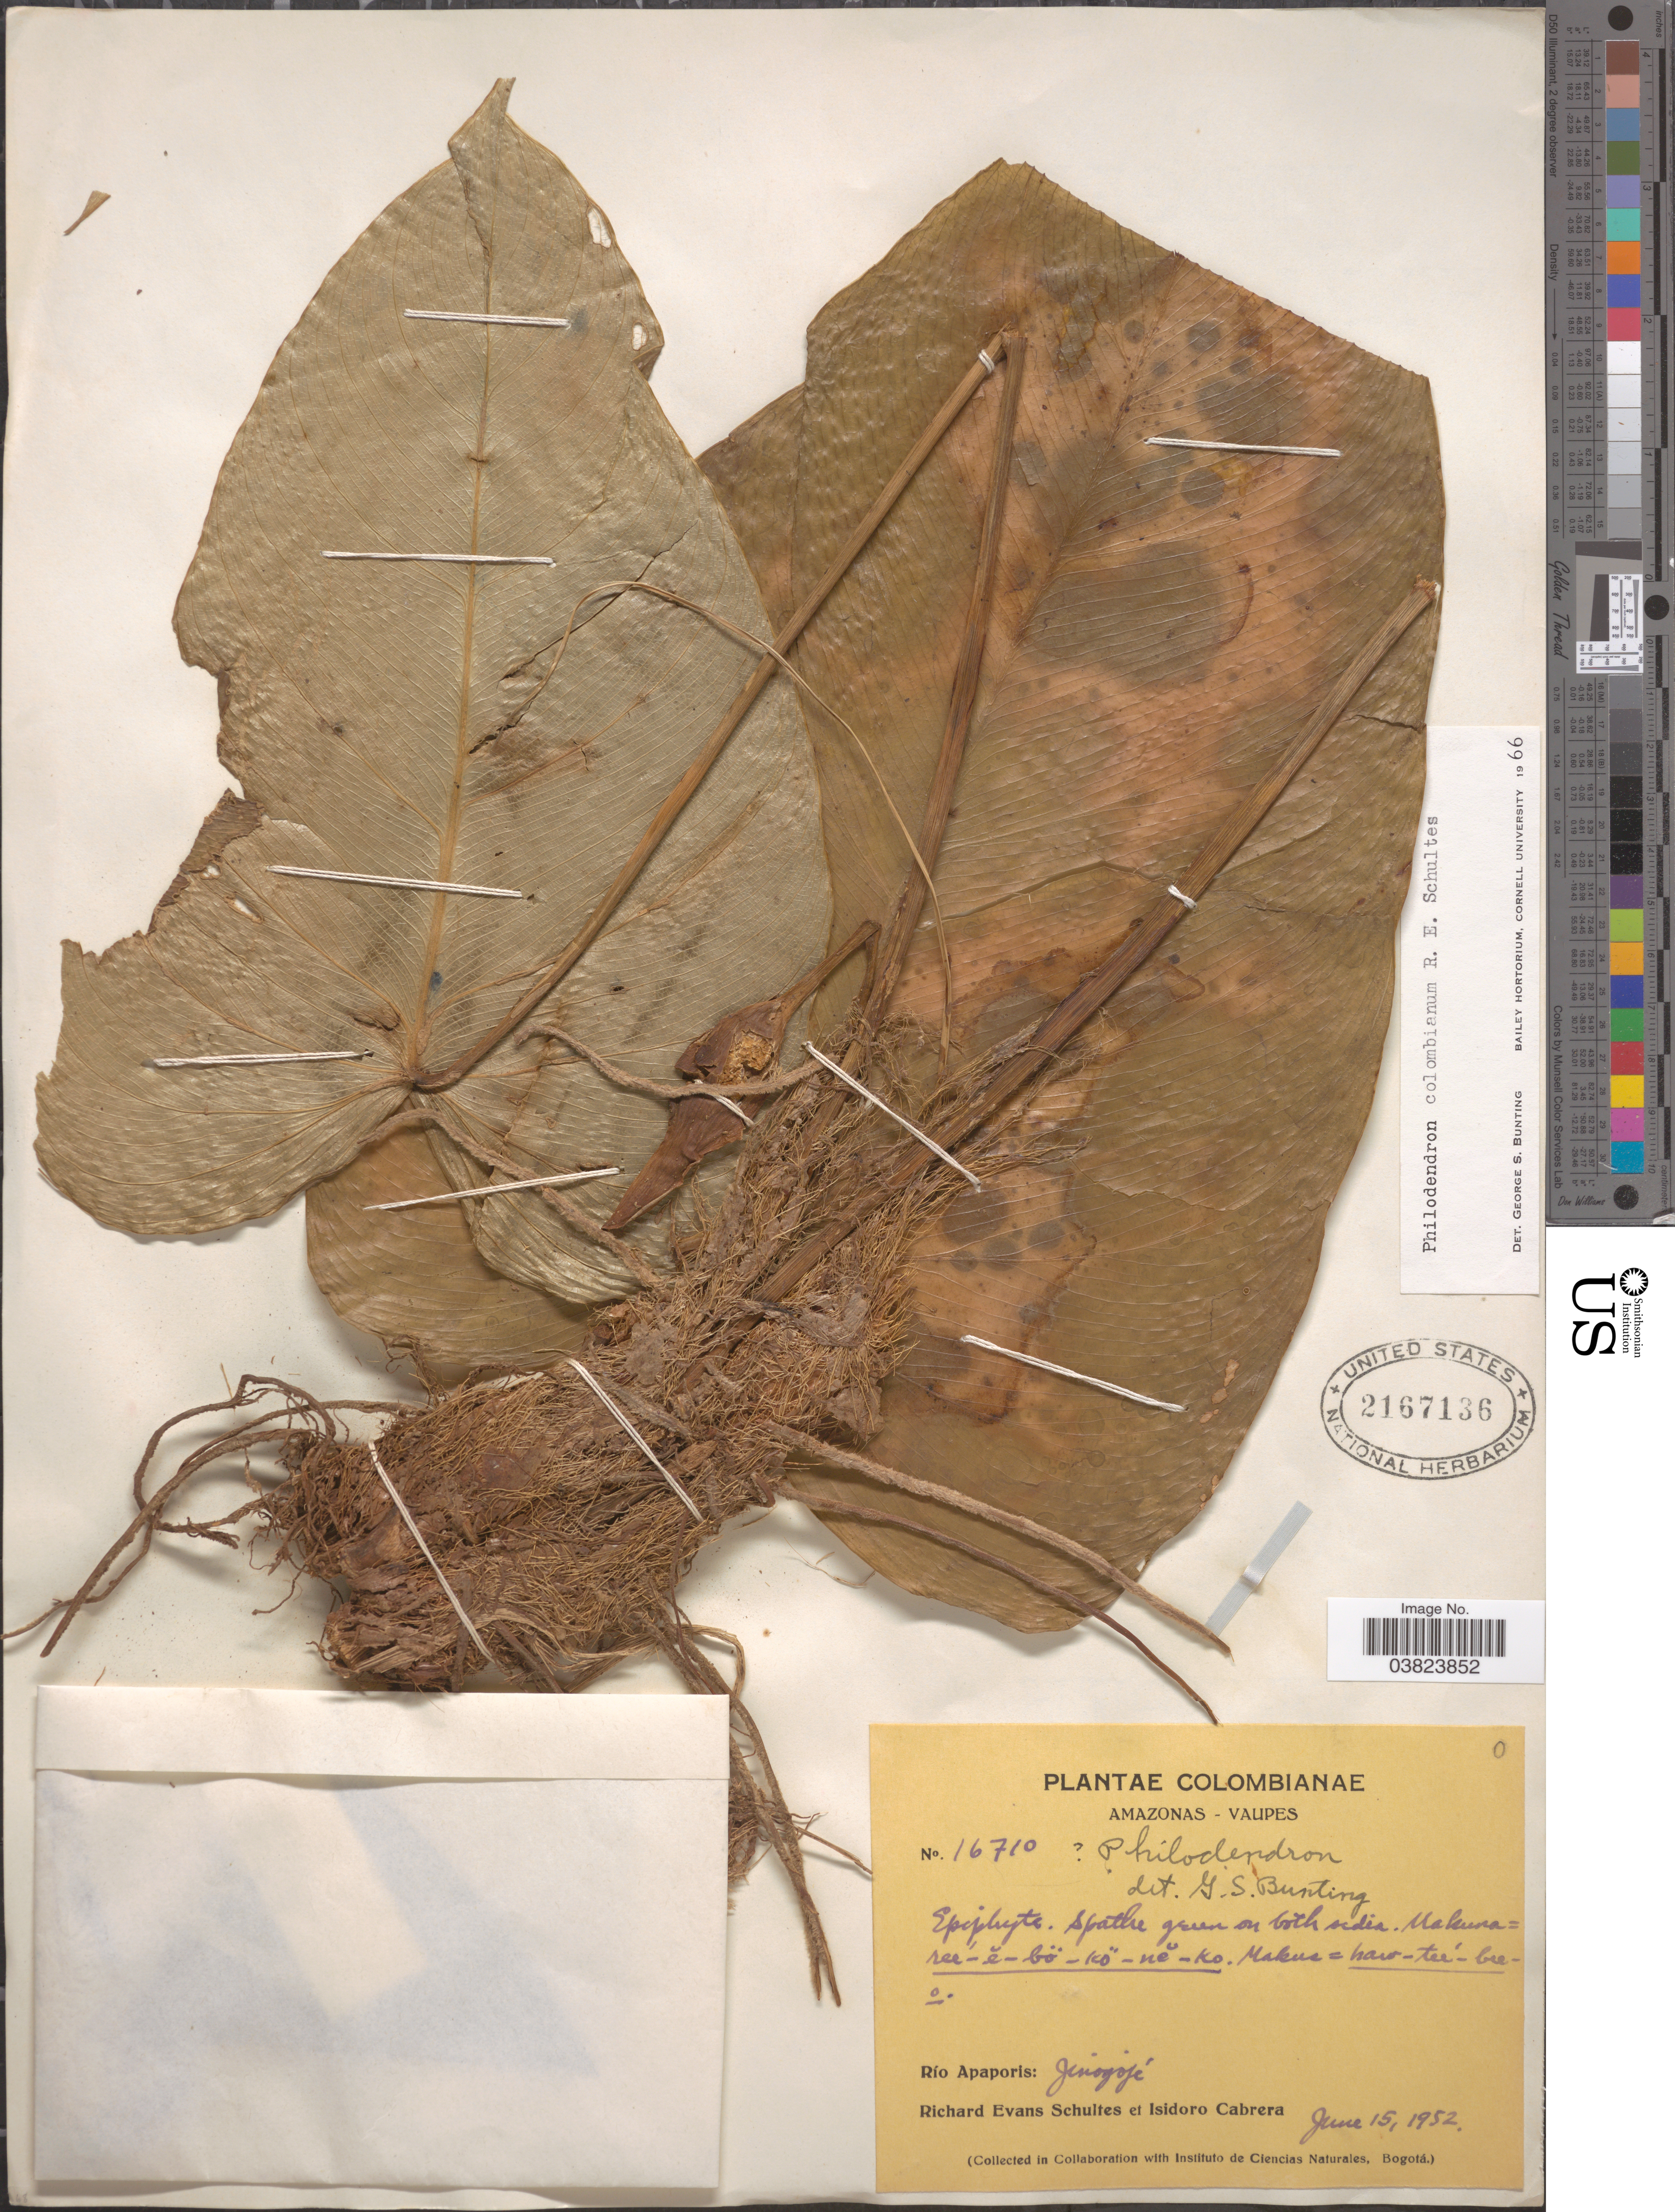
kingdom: Plantae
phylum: Tracheophyta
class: Liliopsida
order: Alismatales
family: Araceae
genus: Philodendron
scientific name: Philodendron colombianum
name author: R.E. Schult.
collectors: R. E. Schultes & I. Cabrera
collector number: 16710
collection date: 1952-06-15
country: Colombia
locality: Amazonas-Vaupes. Río Apaporis: Jinogojé.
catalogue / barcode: US 2167136